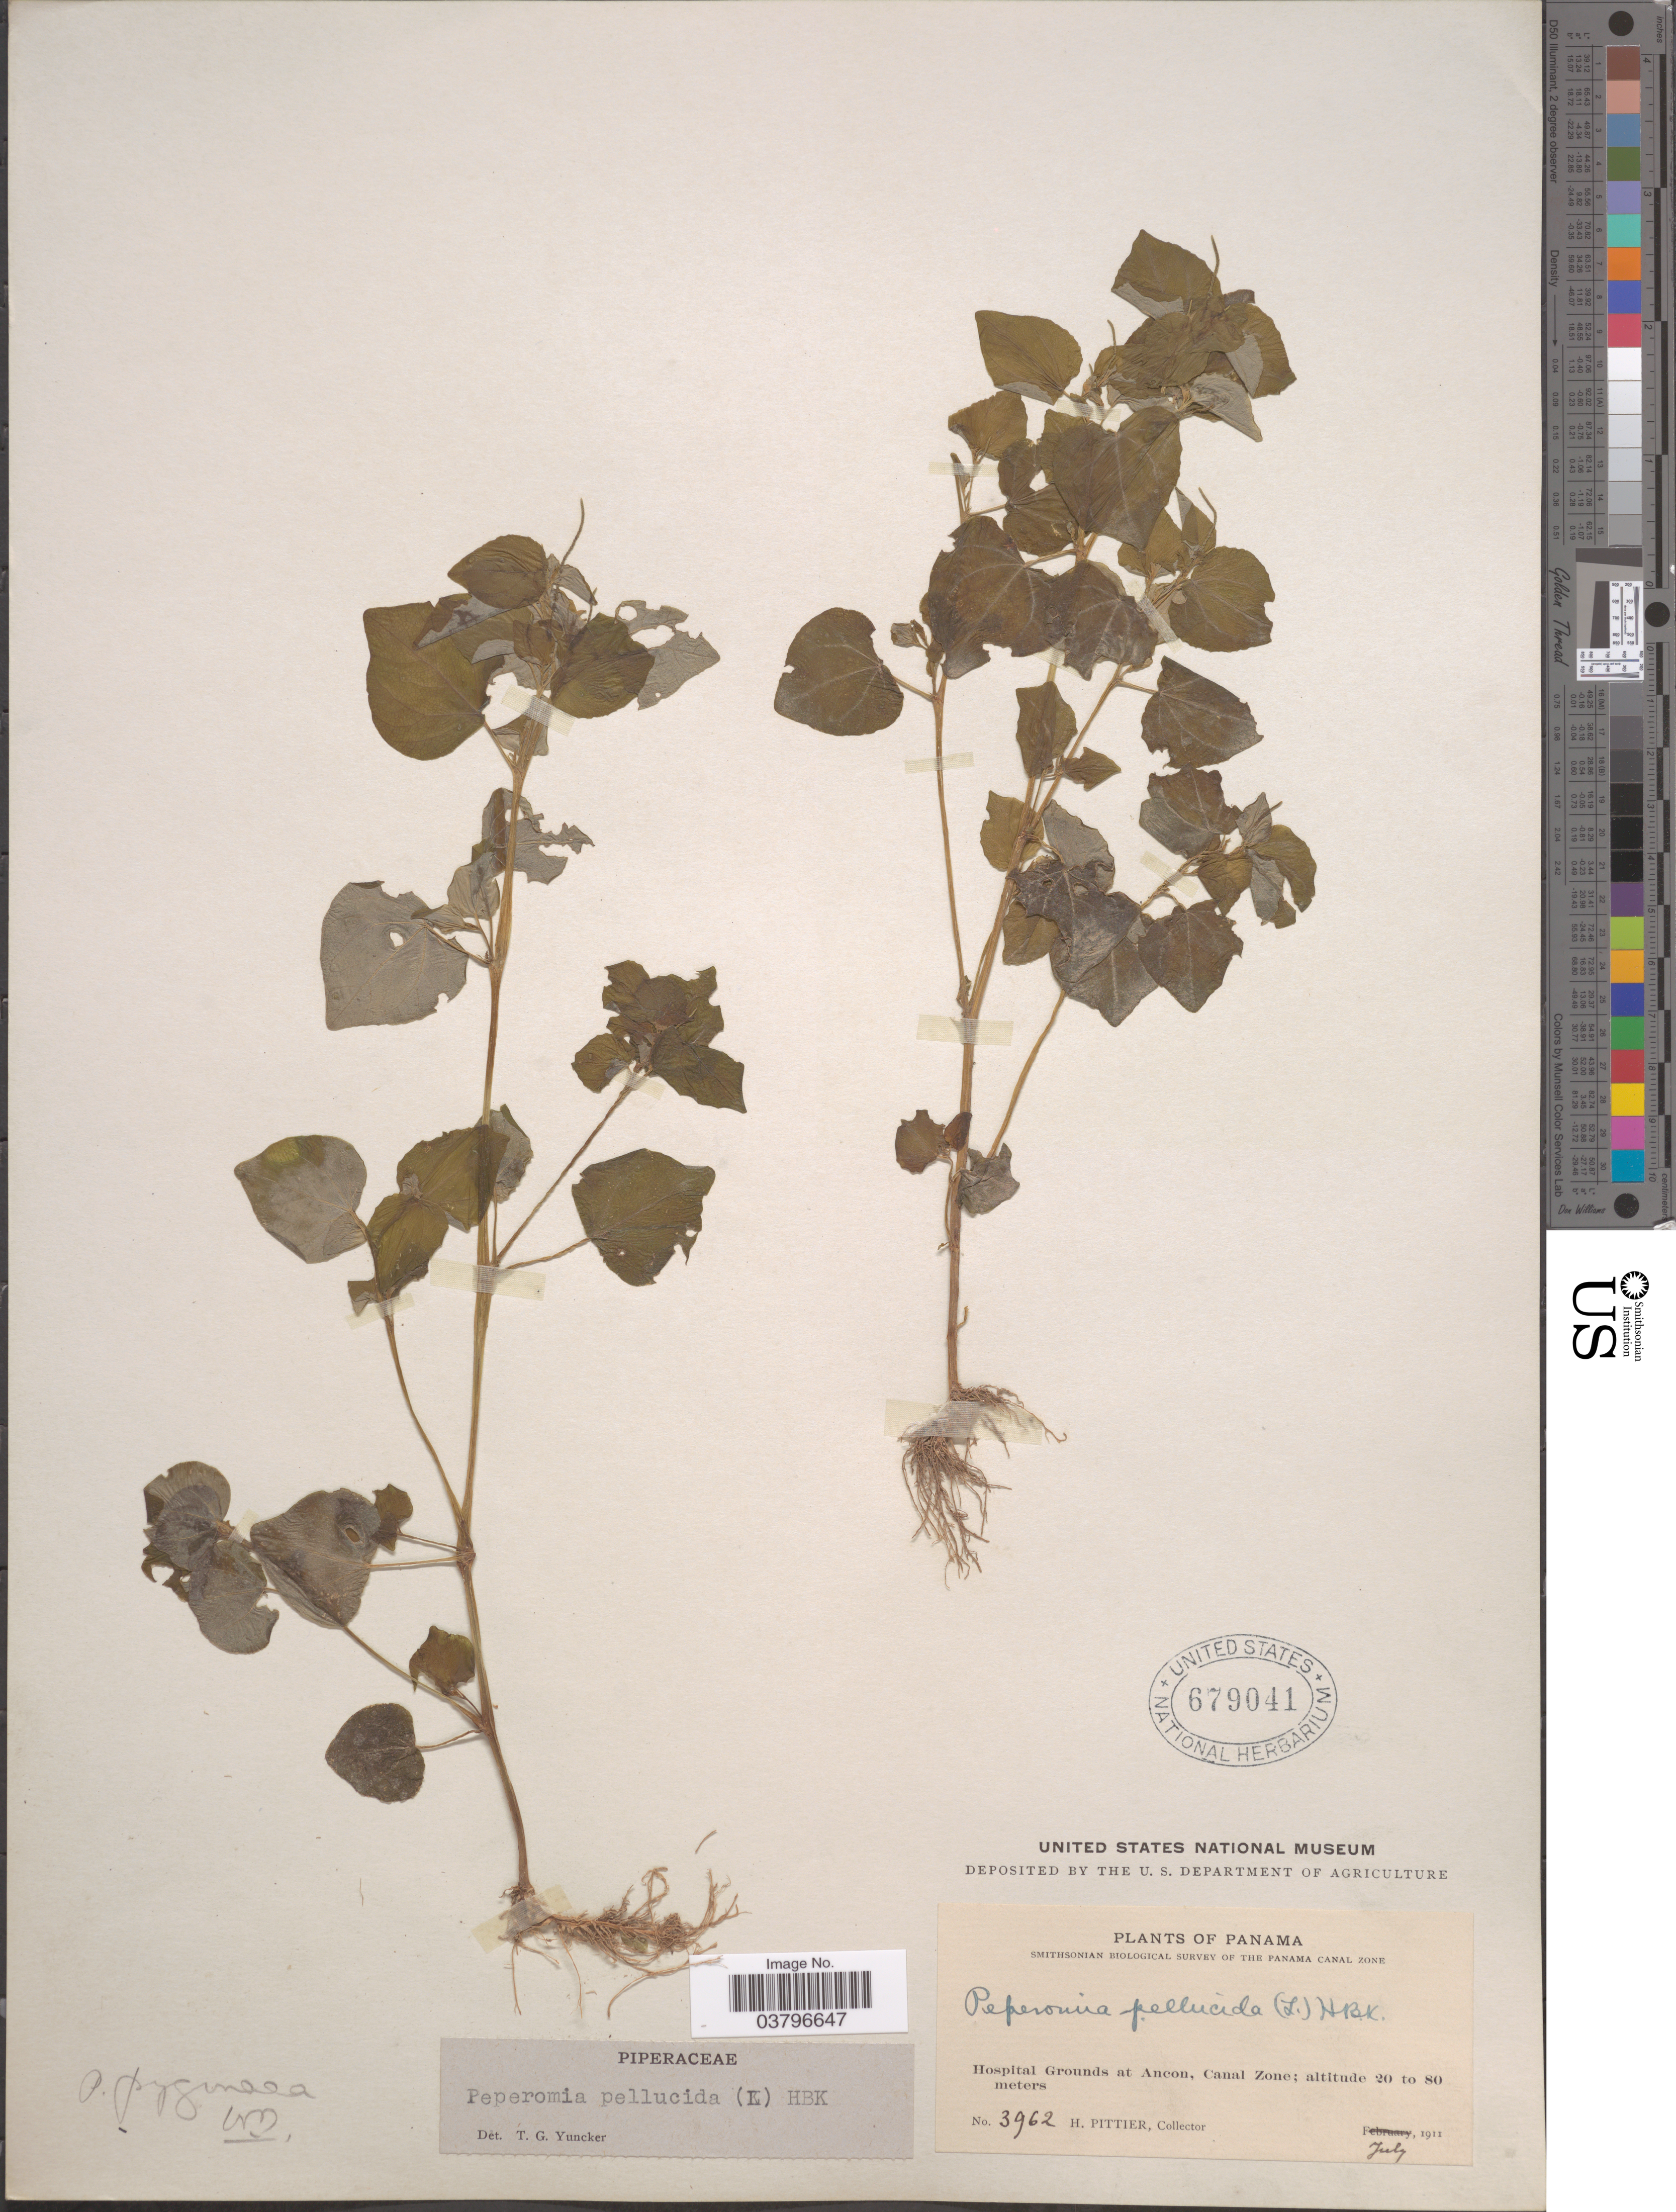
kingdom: Plantae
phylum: Tracheophyta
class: Magnoliopsida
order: Piperales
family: Piperaceae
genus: Peperomia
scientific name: Peperomia pellucida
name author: (L.) Kunth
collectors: H. F. Pittier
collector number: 3962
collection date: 1911-07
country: Panama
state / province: Colón / Panamá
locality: The Panama Canal Zone. Hospital Grounds at Ancon, Canal Zone.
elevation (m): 20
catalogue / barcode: US 679041